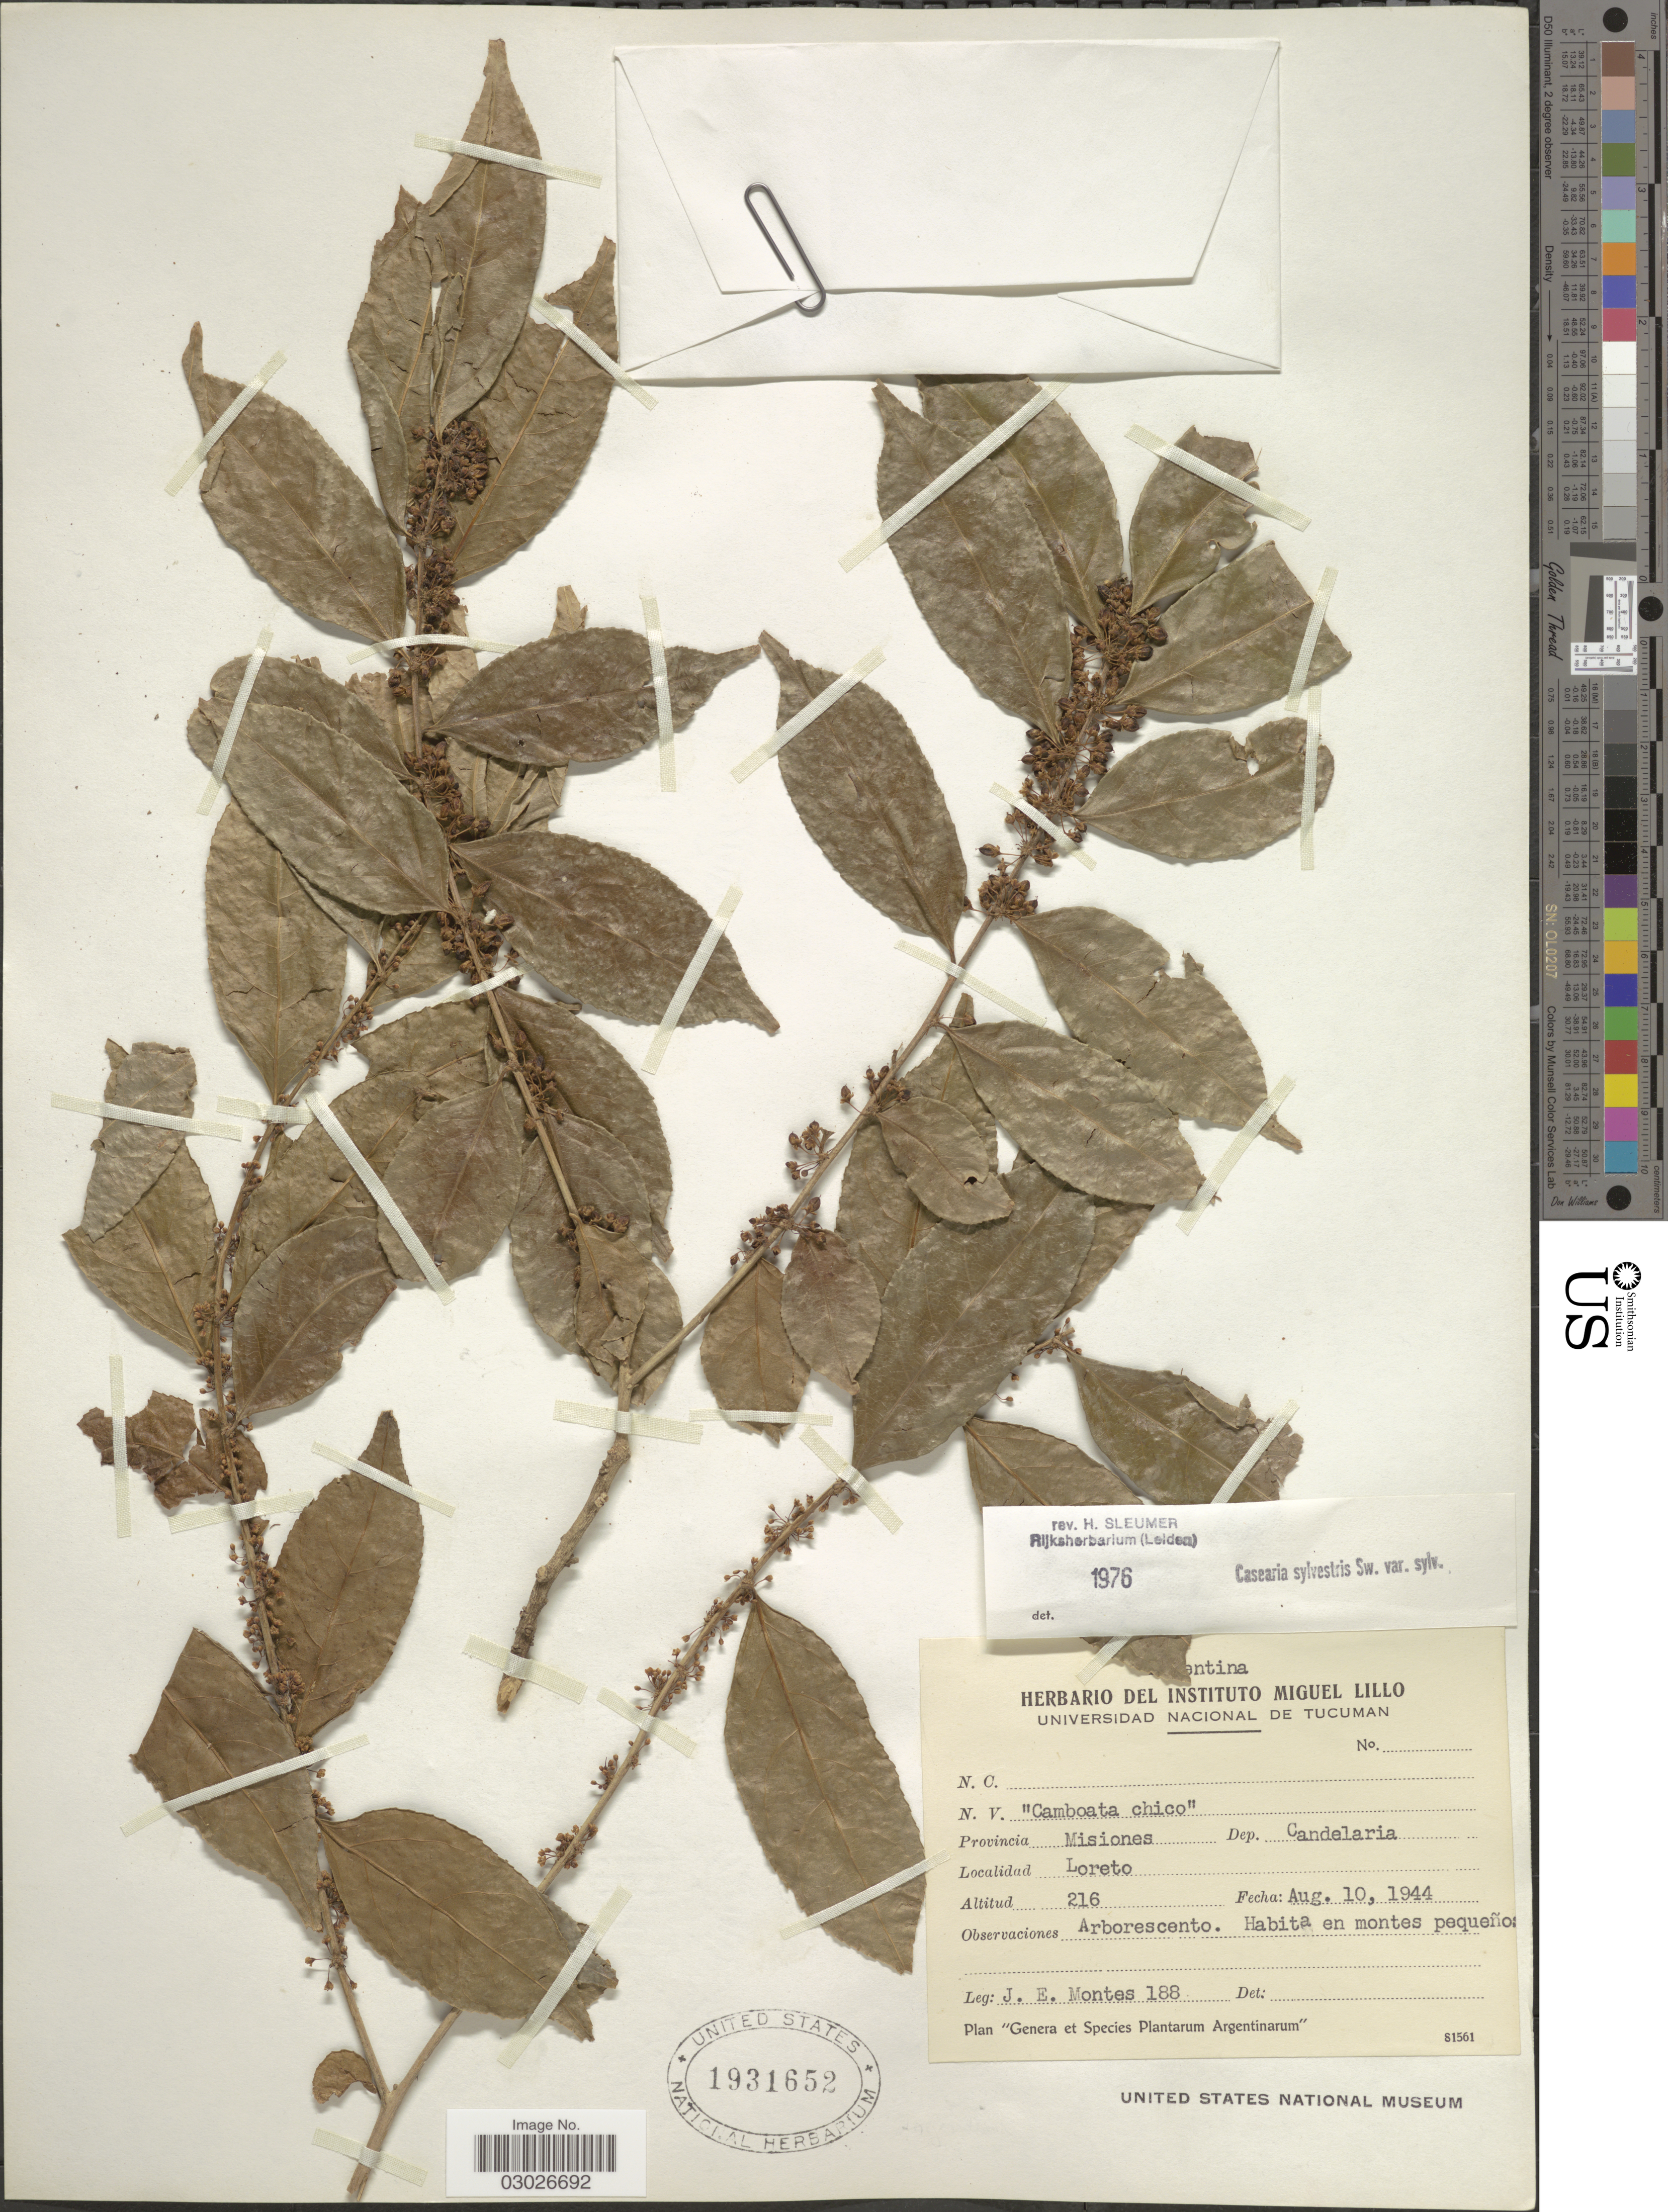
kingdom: Plantae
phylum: Tracheophyta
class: Magnoliopsida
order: Malpighiales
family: Salicaceae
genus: Casearia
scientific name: Casearia sylvestris var. sylvestris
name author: Sw.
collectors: J. E. Montes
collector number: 188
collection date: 1944-08-10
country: Argentina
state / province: Misiones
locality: Dep. Candelaria. Loreto.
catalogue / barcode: US 1931652